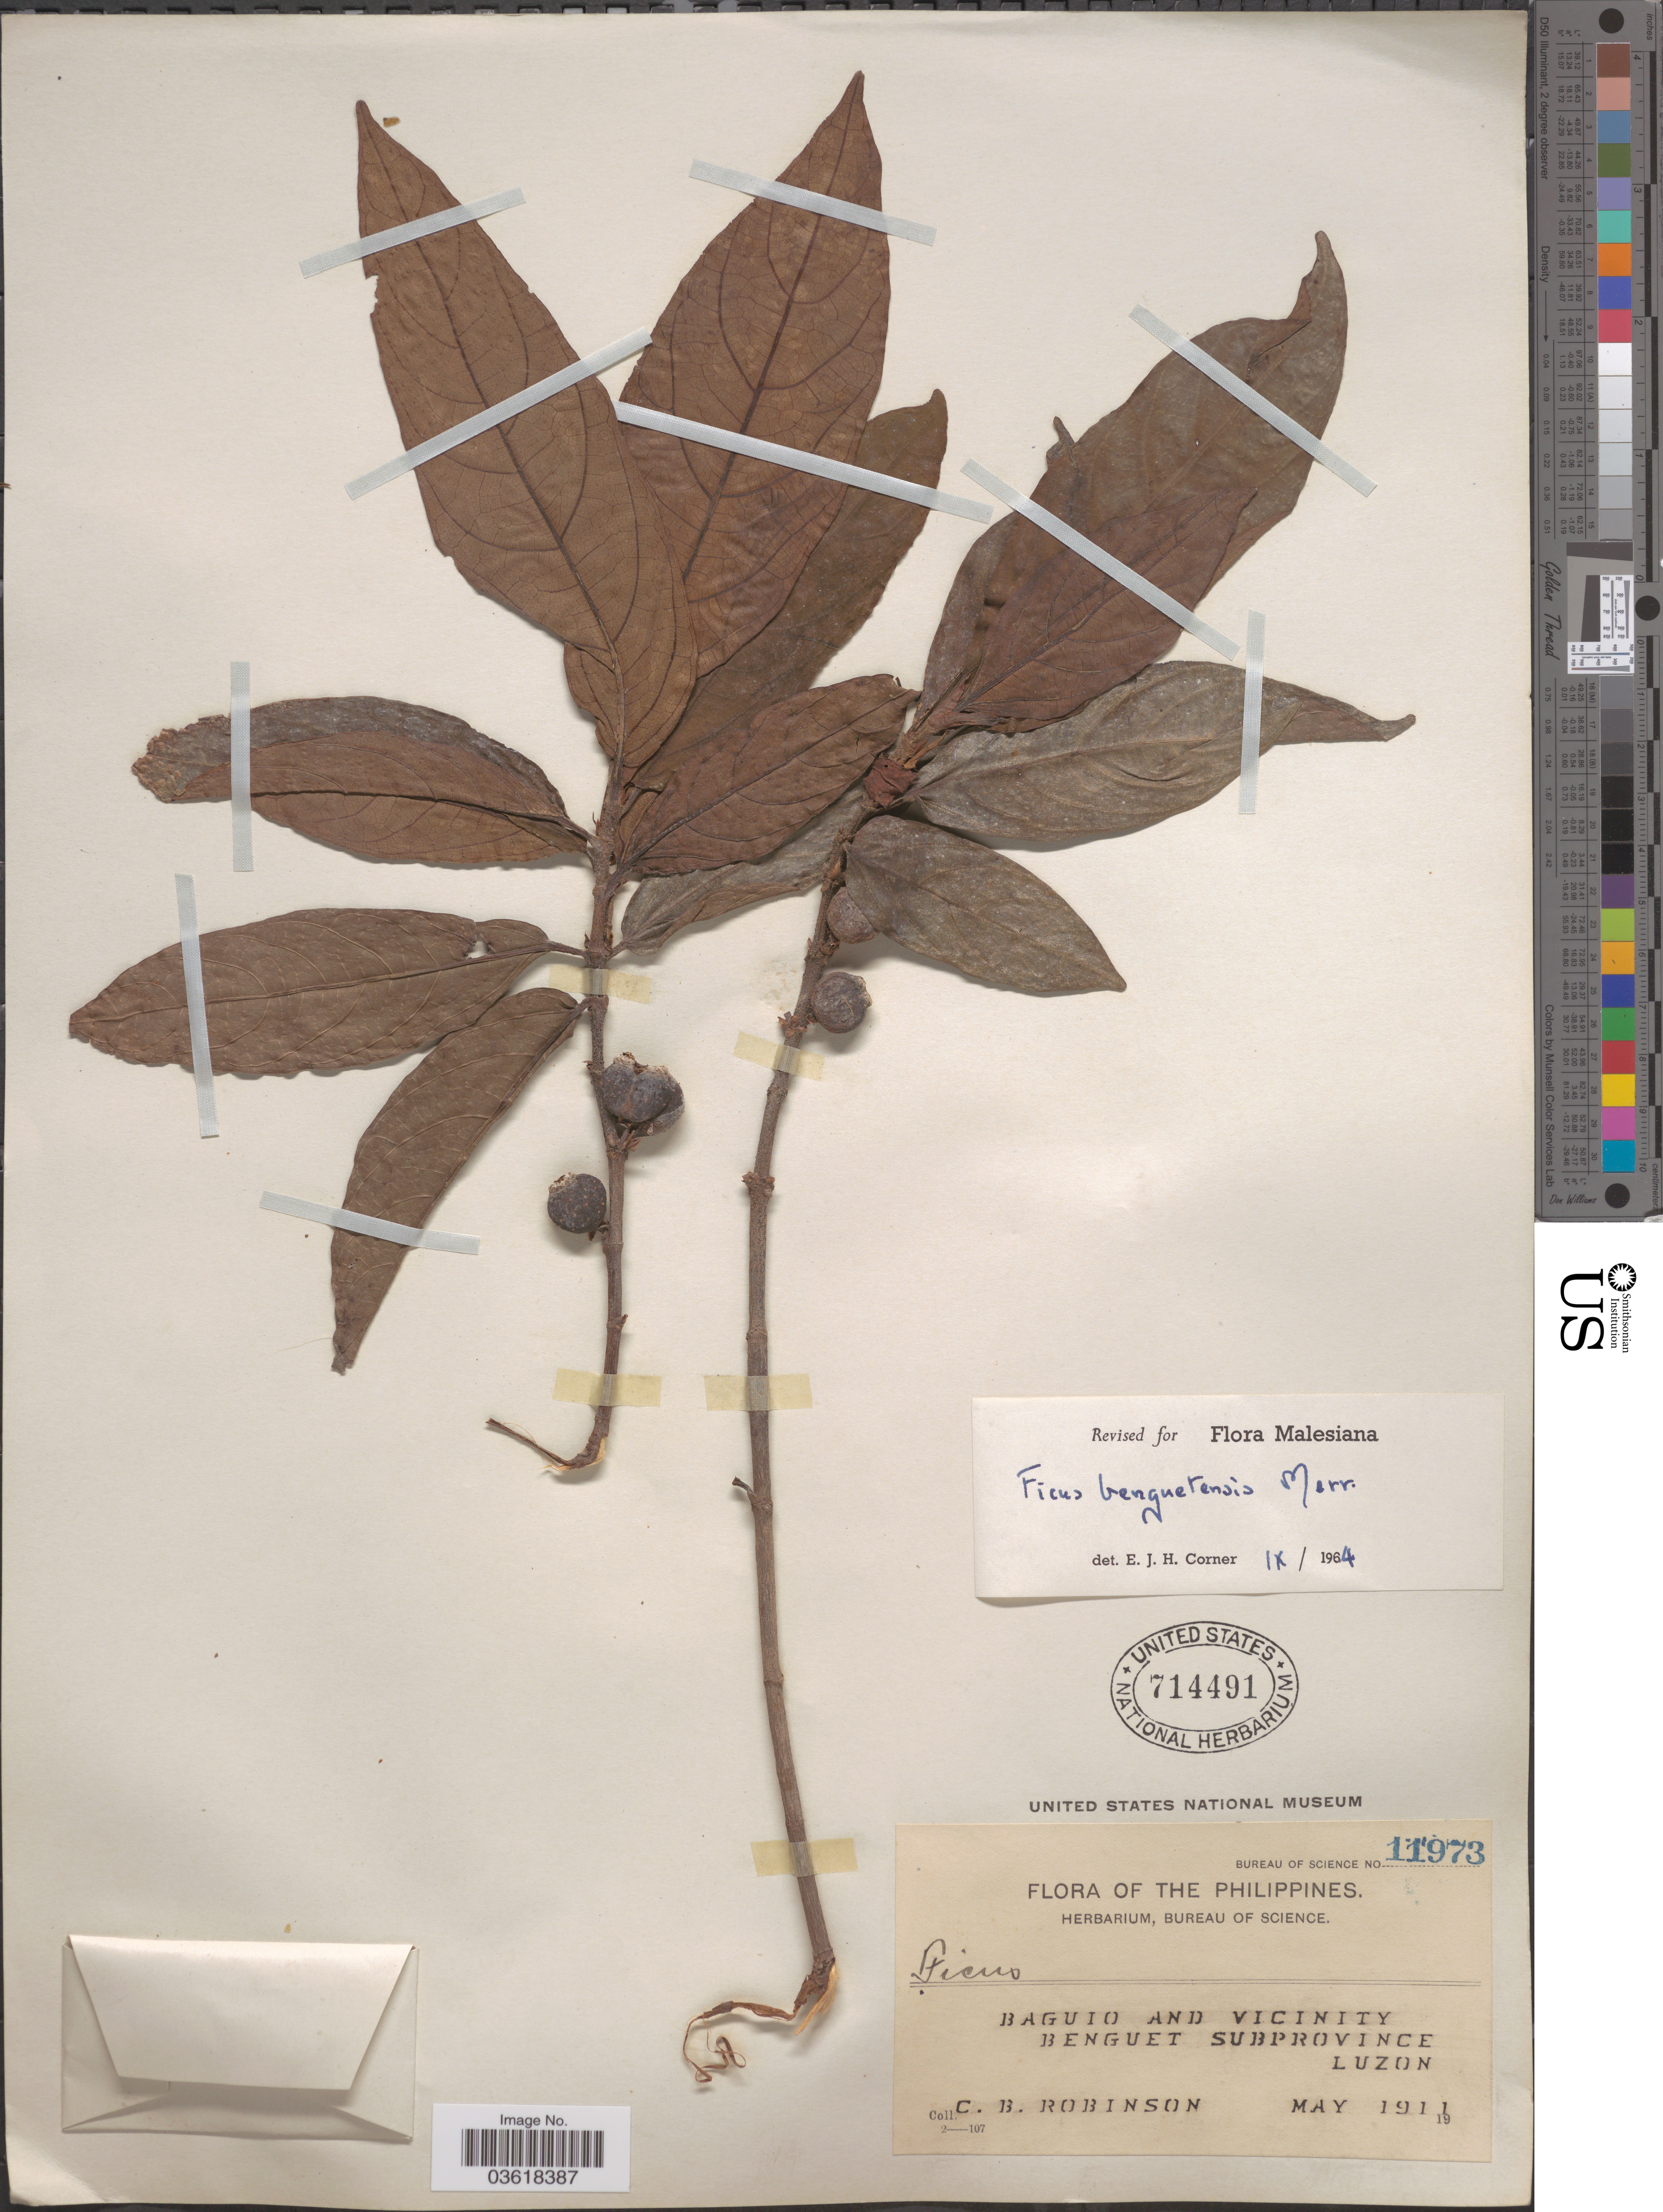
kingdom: Plantae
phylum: Tracheophyta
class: Magnoliopsida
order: Rosales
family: Moraceae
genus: Ficus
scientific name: Ficus benguetensis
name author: Merr.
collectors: C. Robinson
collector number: Bureau of Science 11973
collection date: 1911-05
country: Philippines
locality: Baguio and Vicinity. Benguet Subprovince, Luzon.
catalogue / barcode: US 714491